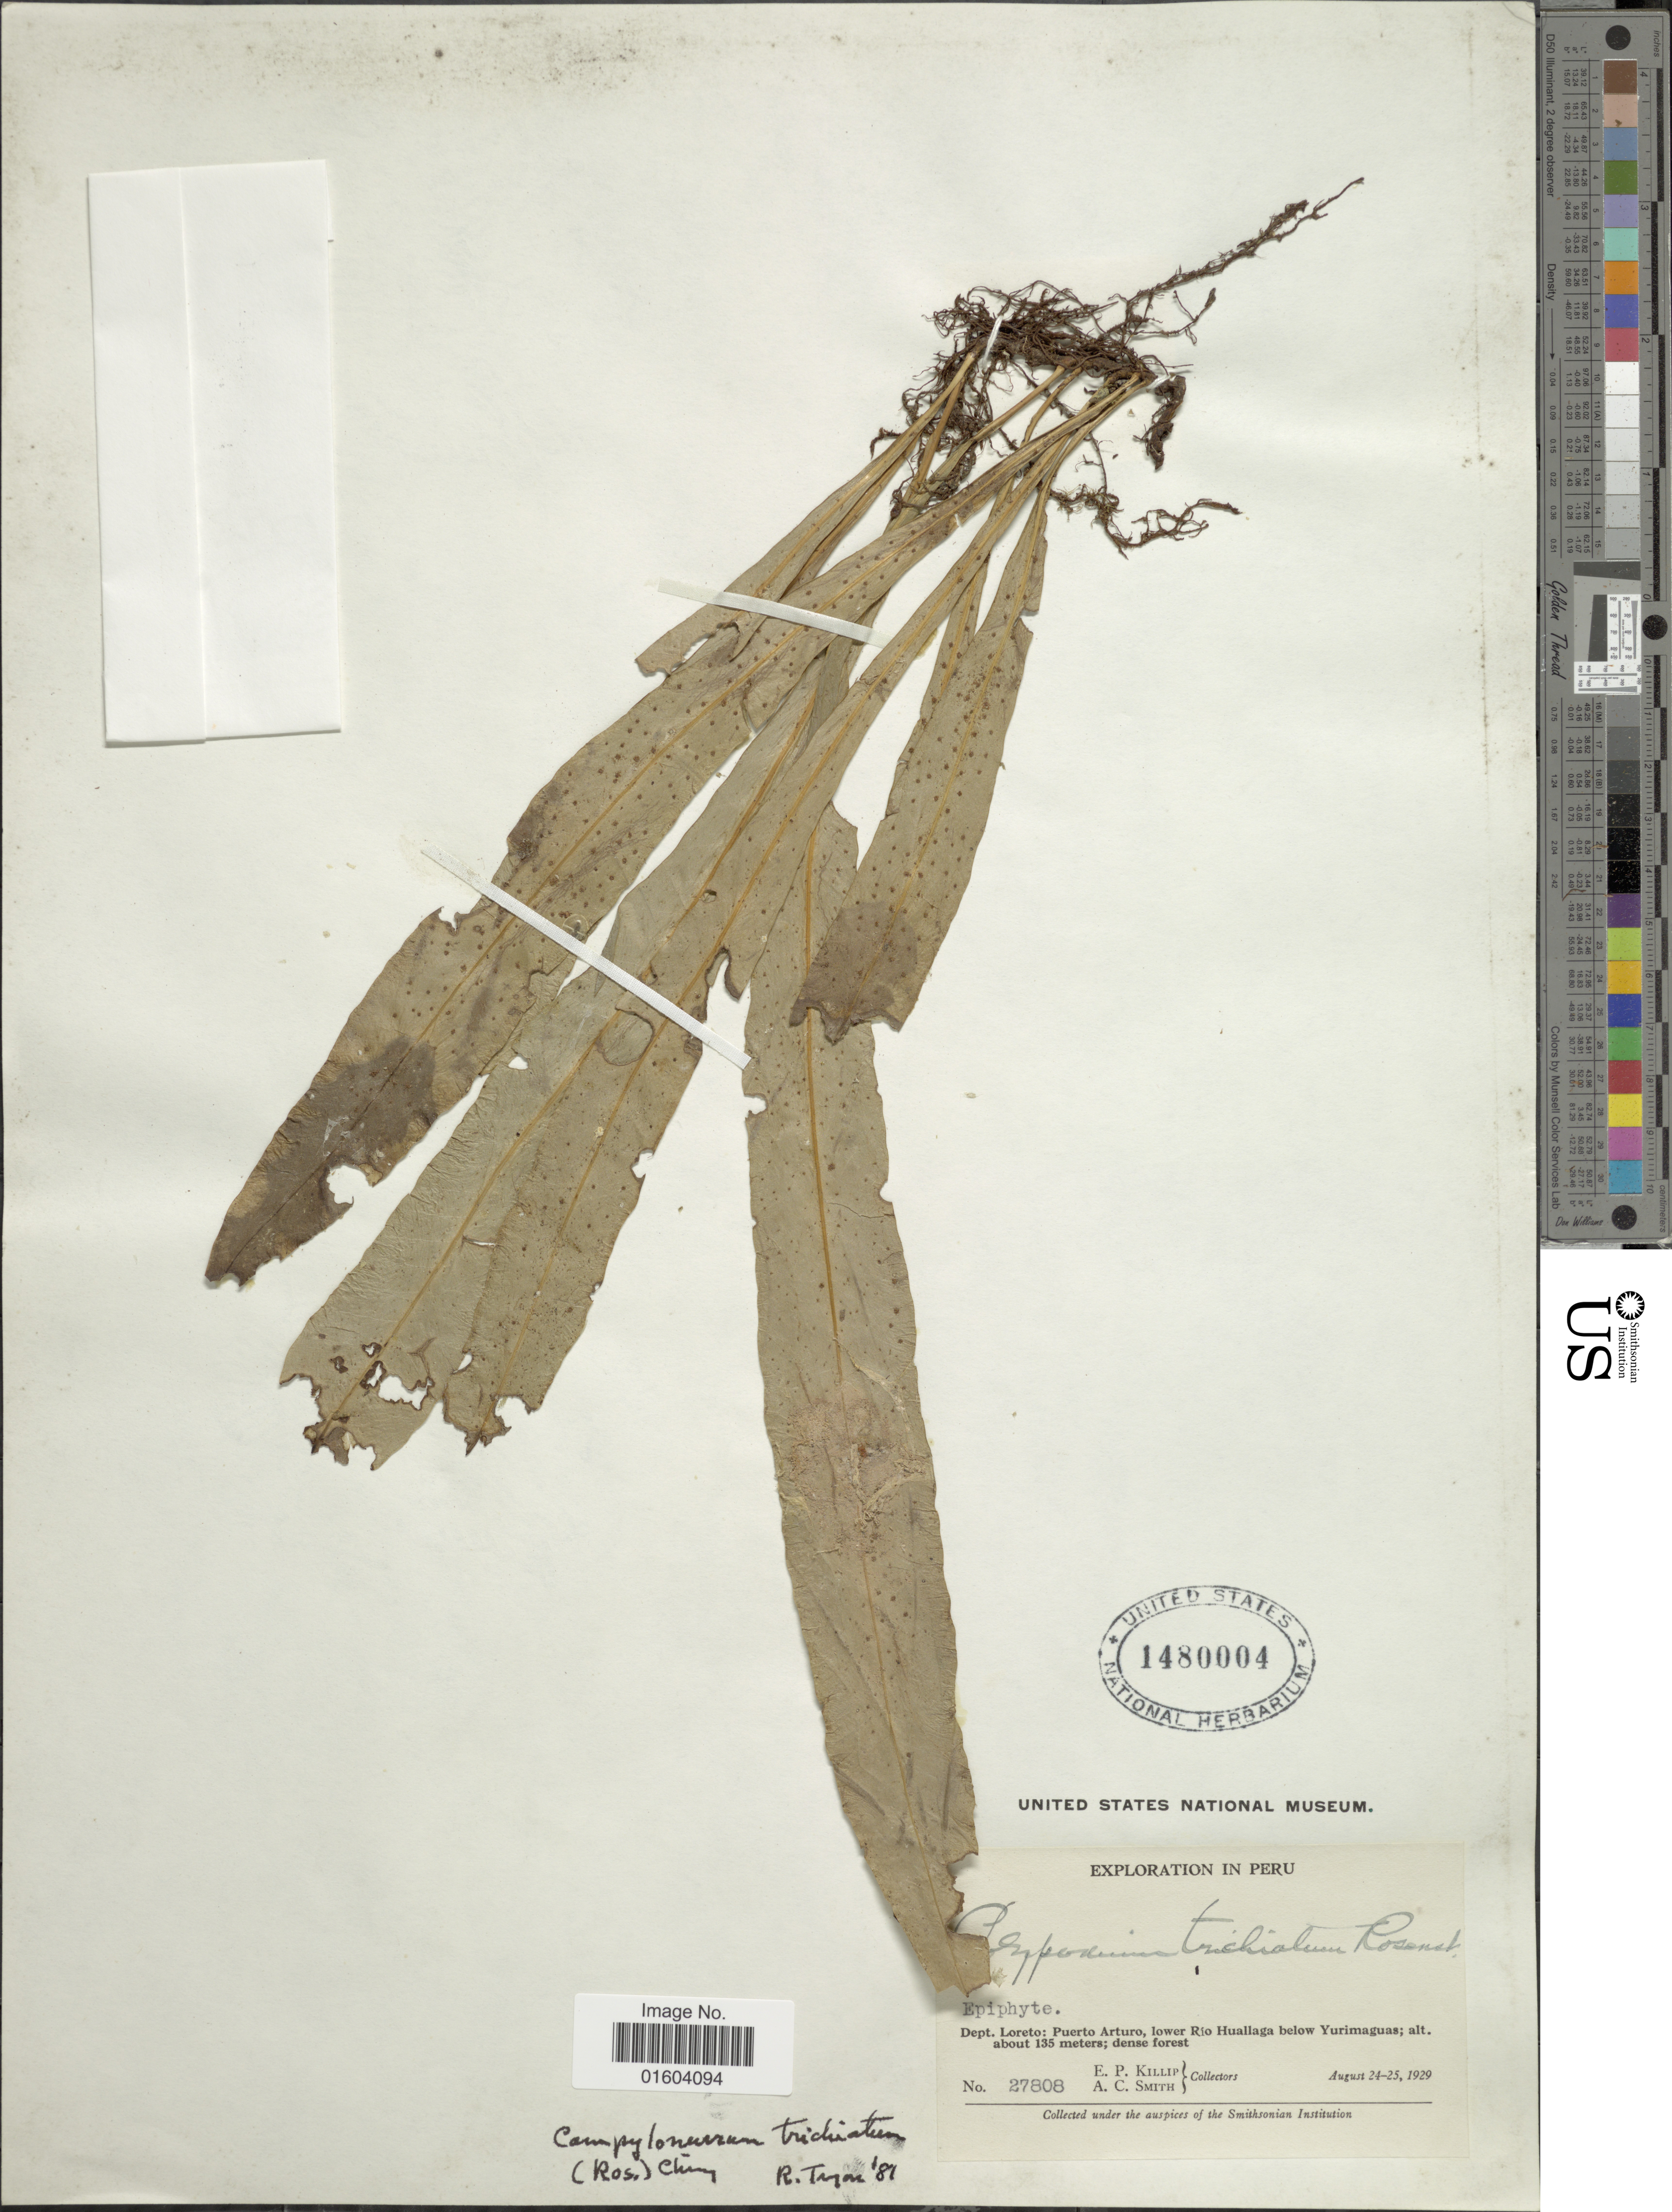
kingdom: Plantae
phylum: Tracheophyta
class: Polypodiopsida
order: Polypodiales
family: Polypodiaceae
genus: Campyloneurum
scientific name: Campyloneurum aphanophlebium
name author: (Kunze) T. Moore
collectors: E. P. Killip & A. C. Smith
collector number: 27808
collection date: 1929-08-24/1929-08-25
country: Peru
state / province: Loreto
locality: Peru, Dept. Loreto: Puerto Arturo, lower Rio Huallaga below Yurimaguas.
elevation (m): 135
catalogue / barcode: US 1480004